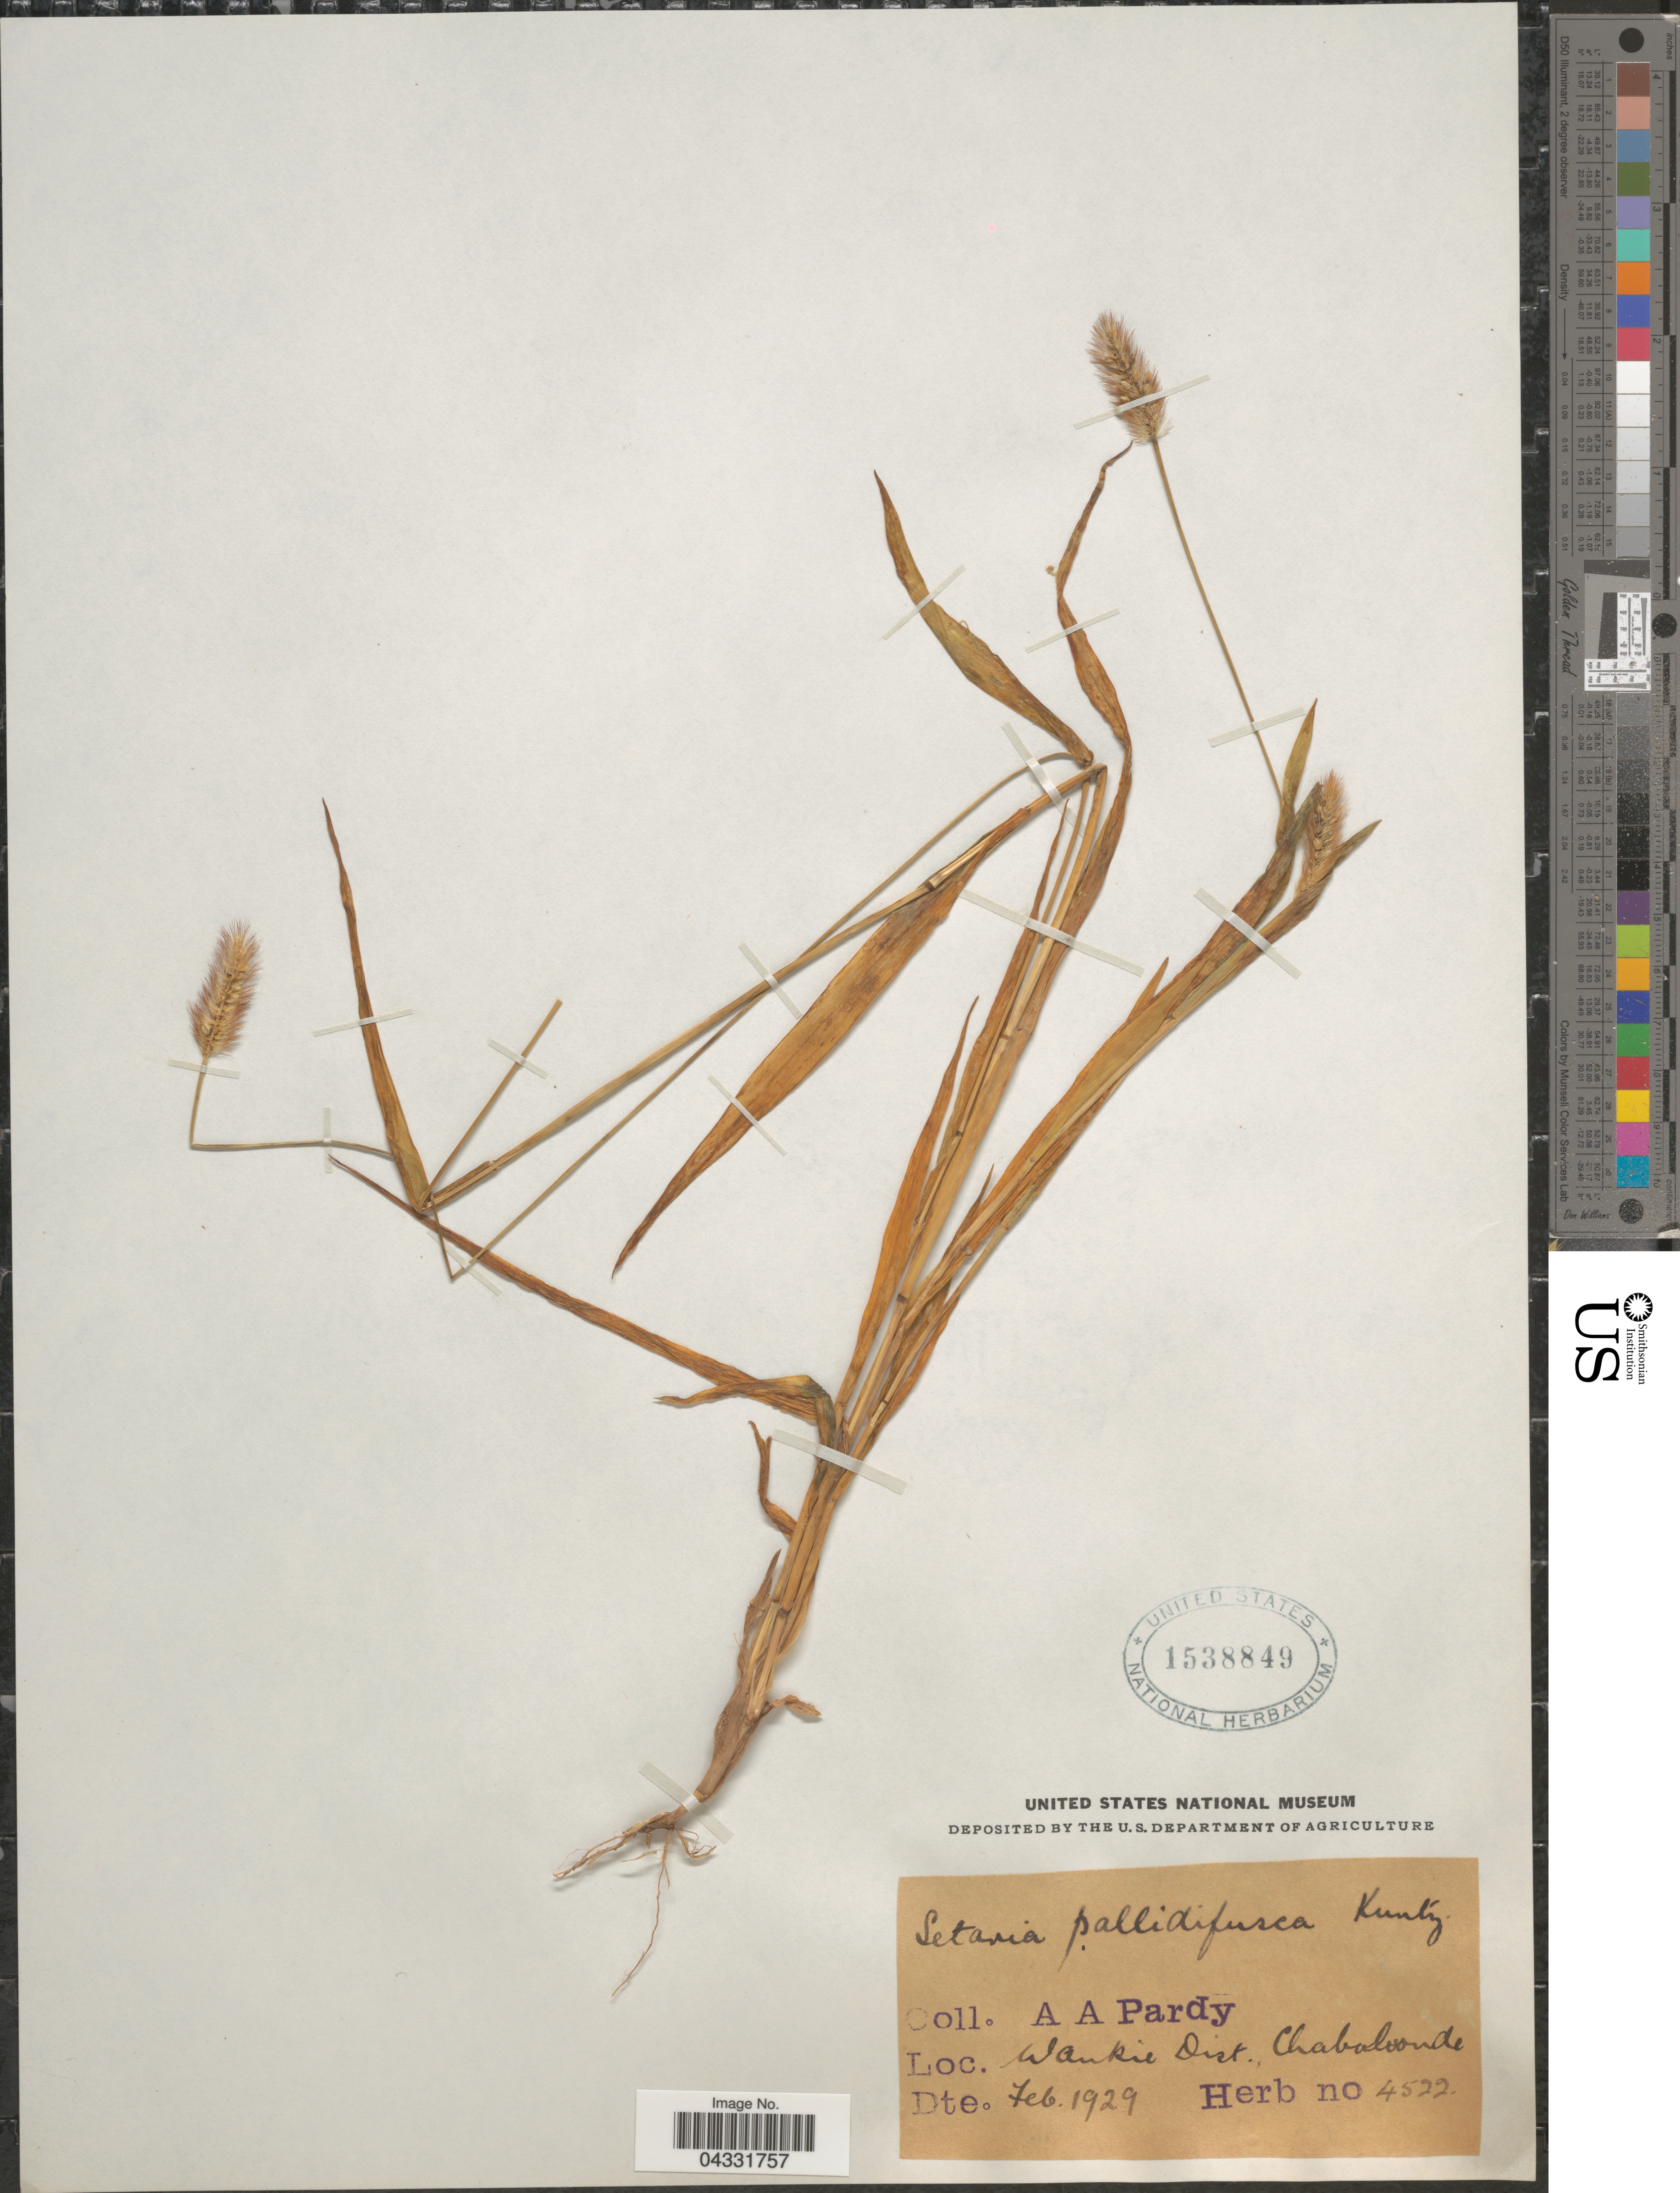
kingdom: Plantae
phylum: Tracheophyta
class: Liliopsida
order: Poales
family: Poaceae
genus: Setaria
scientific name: Setaria pallide-fusca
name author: (Schumach.) Stapf & C.E. Hubb.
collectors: A. Pardy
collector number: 4522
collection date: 1929-02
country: Zimbabwe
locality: Wankie Dist., Chabalounde [interpreted].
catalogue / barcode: US 1538849